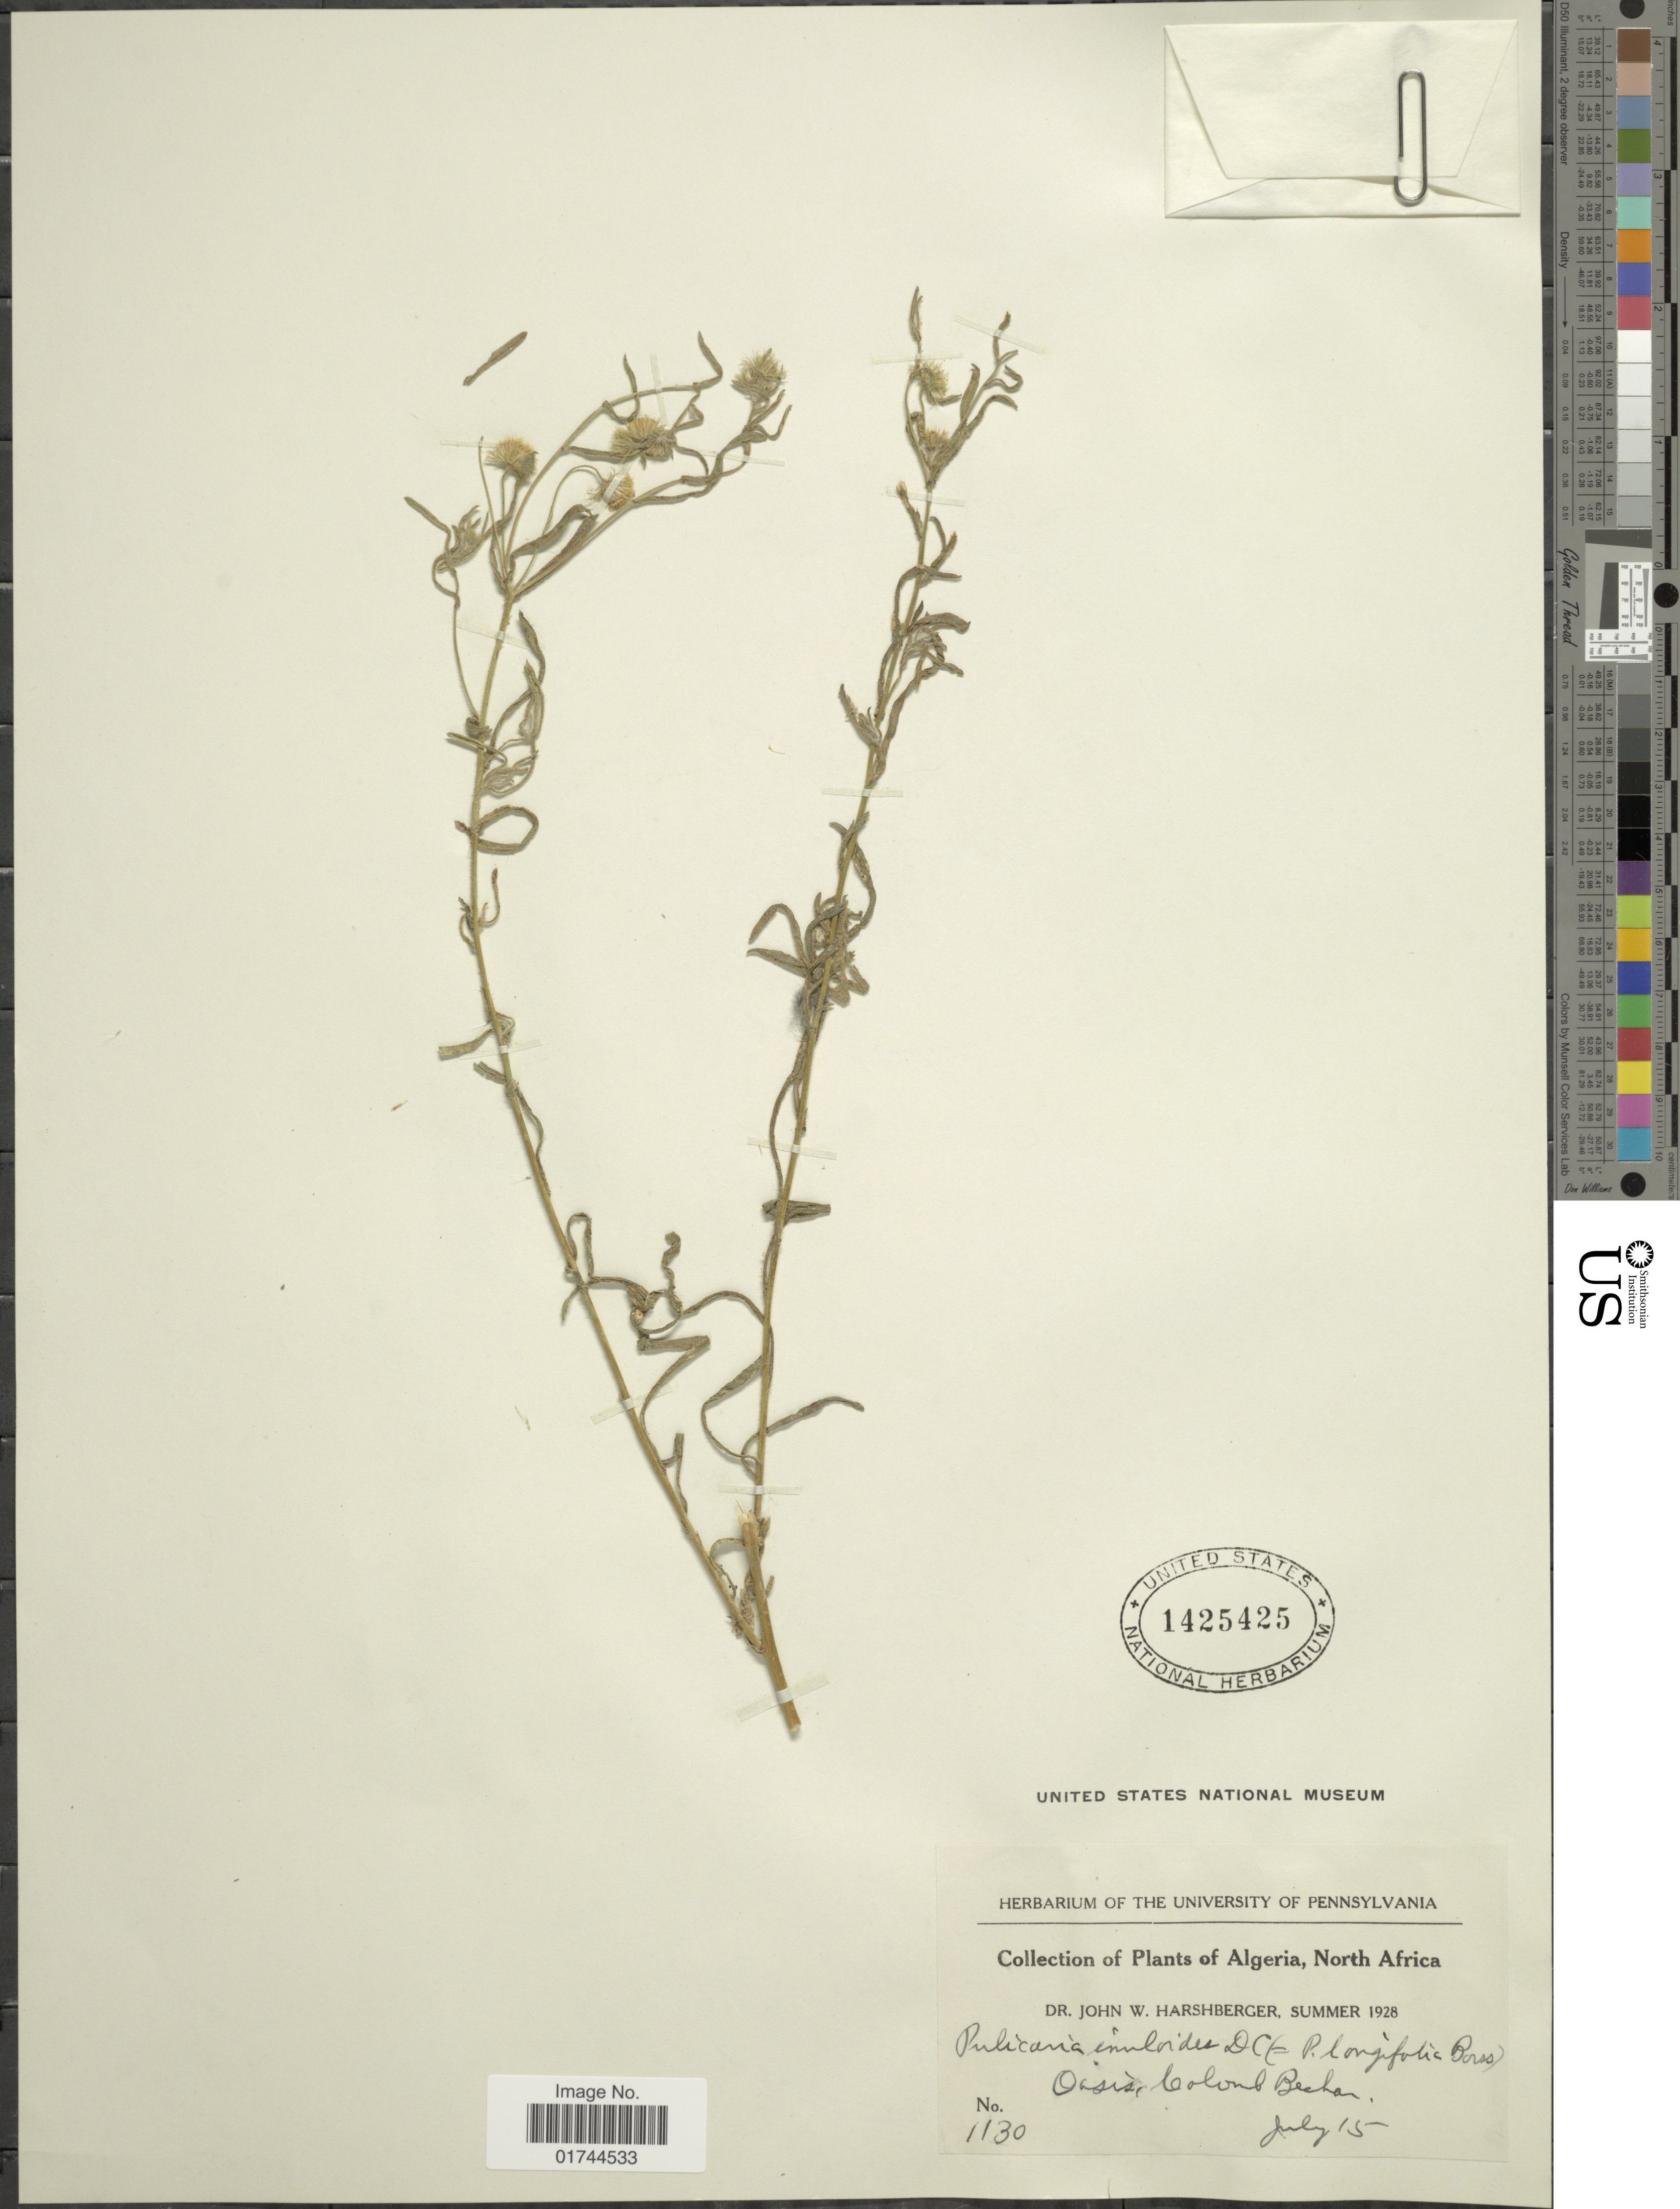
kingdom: Plantae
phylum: Tracheophyta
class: Magnoliopsida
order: Asterales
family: Asteraceae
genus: Pulicaria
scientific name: Pulicaria inuloides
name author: (Poir.) DC.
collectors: J. W. Harshberger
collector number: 1130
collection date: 1928-07-15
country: Algeria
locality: Oasis, Colon Bechar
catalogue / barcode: US 1425425